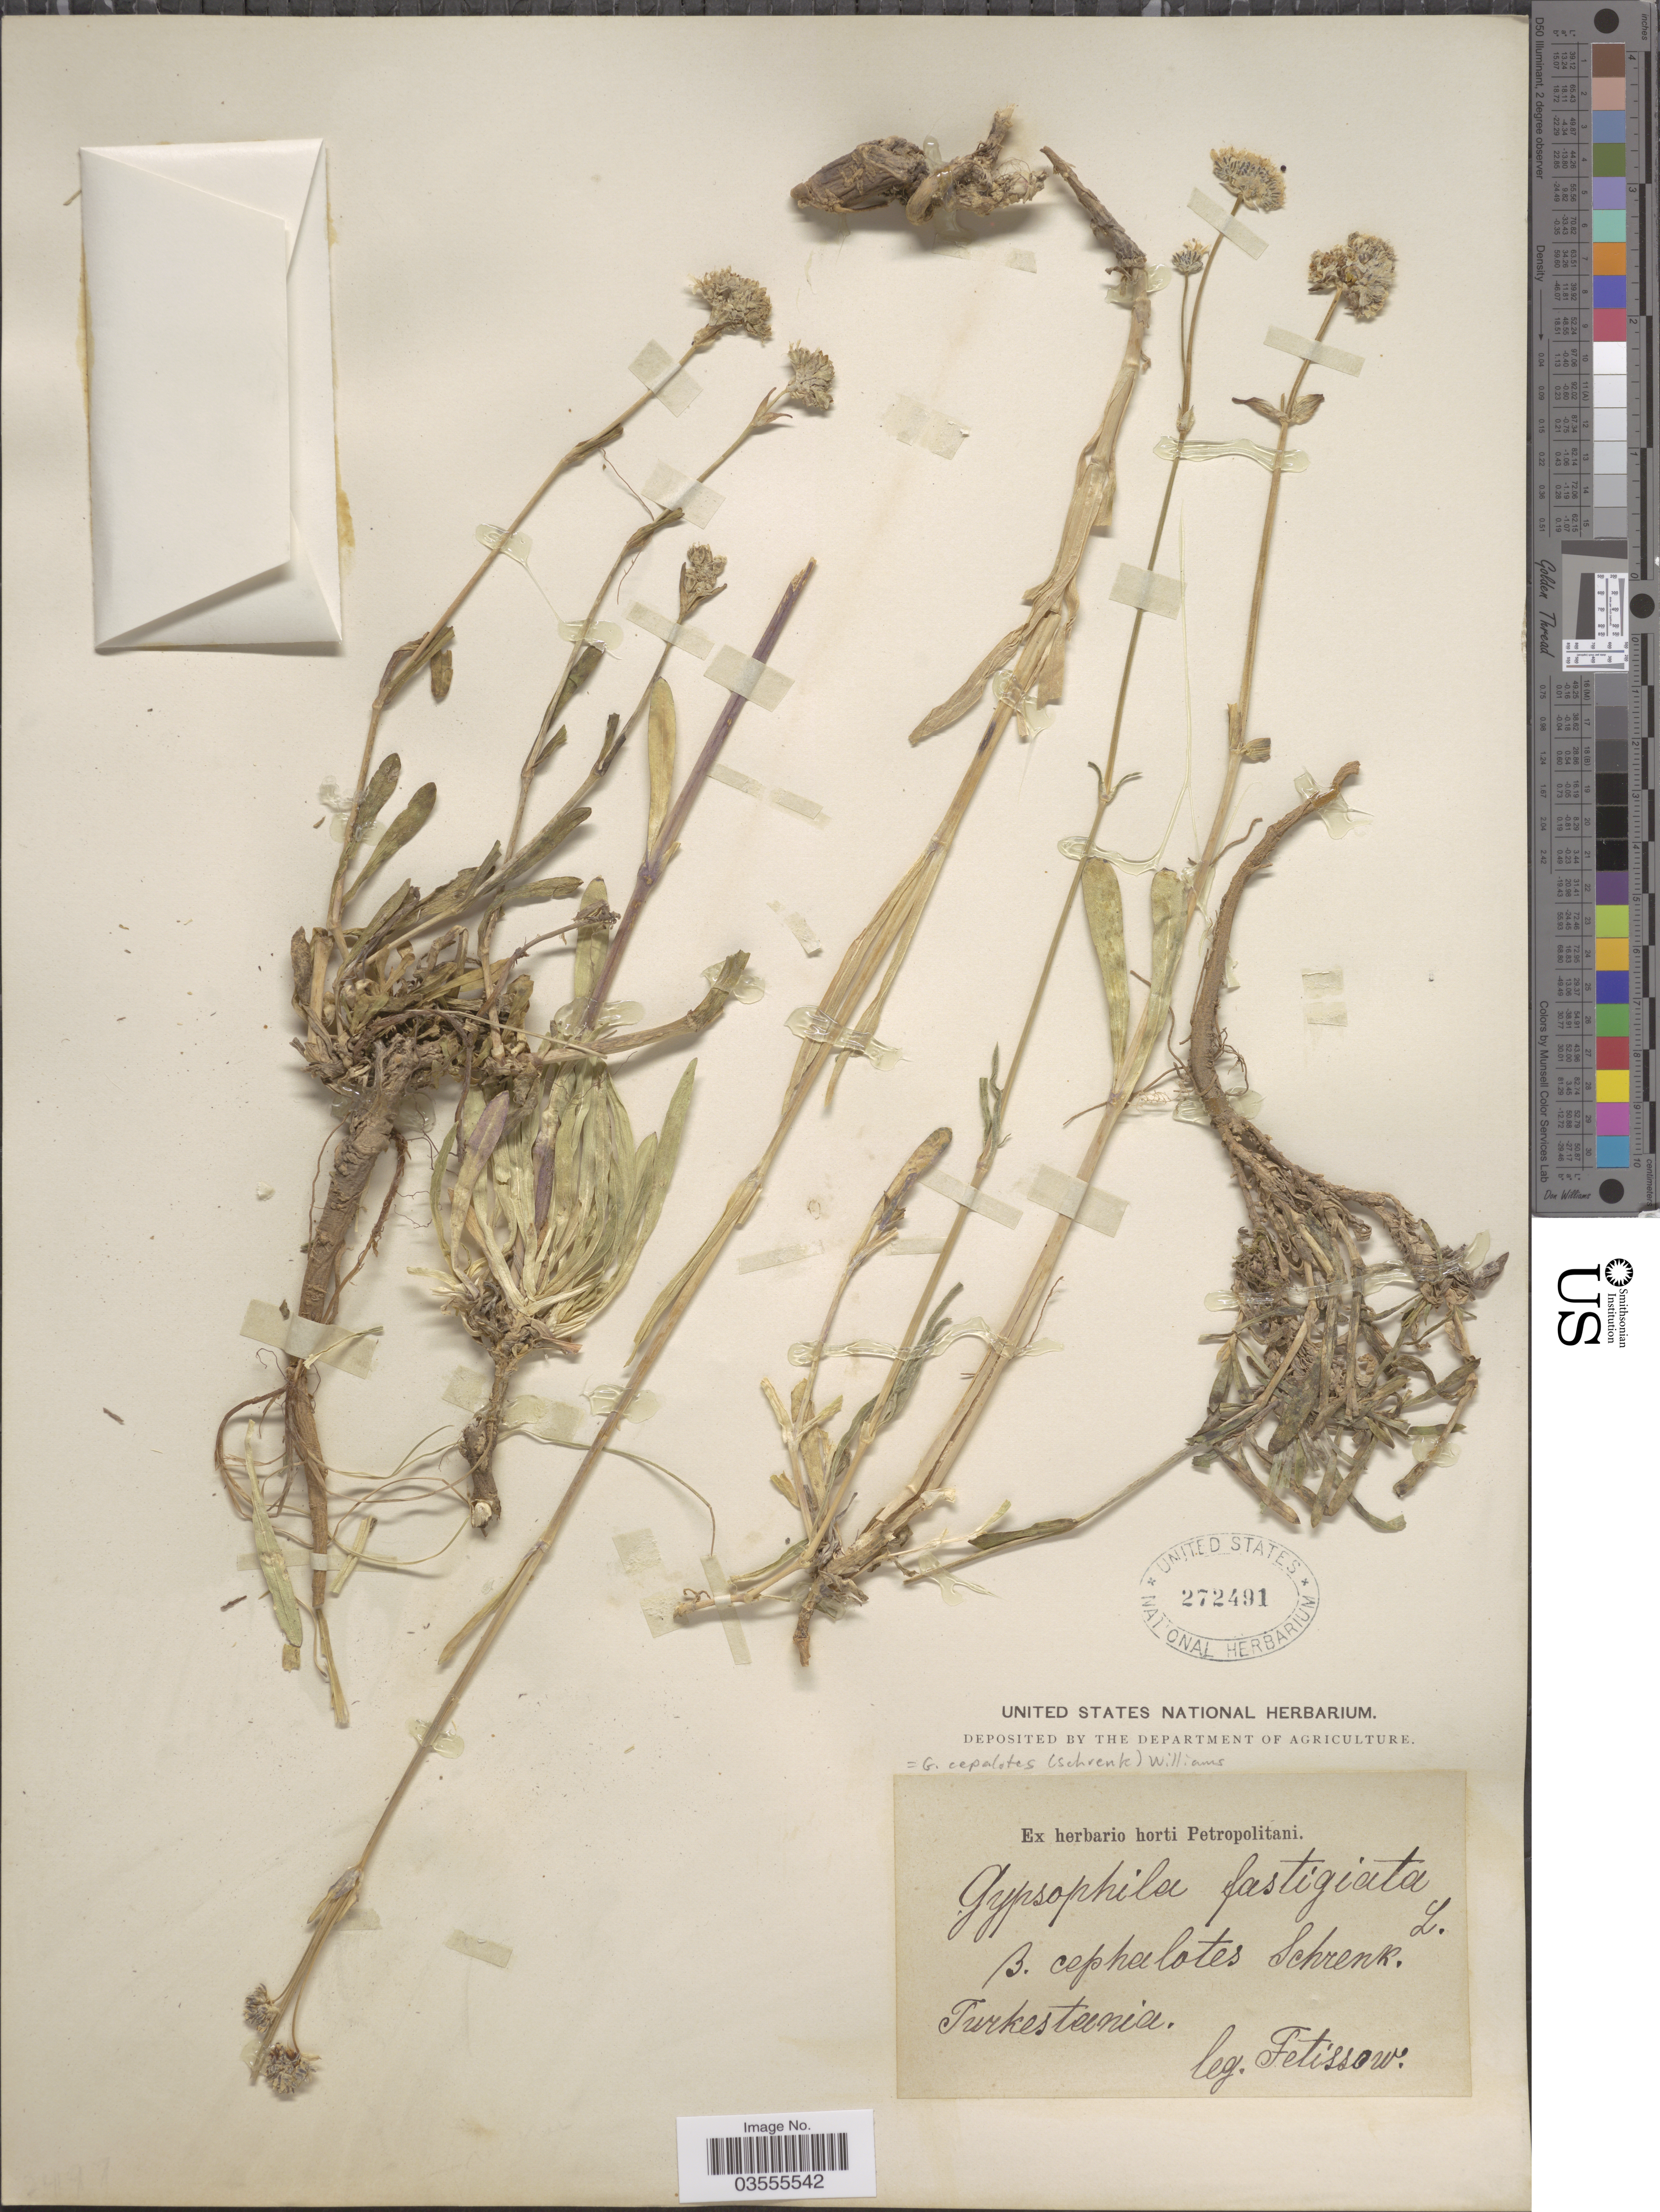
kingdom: Plantae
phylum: Tracheophyta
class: Magnoliopsida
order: Caryophyllales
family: Caryophyllaceae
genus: Gypsophila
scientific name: Gypsophila cephalotes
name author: (Schrenk) F.N. Williams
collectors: -. Fetissow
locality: Turkestania.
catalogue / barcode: US 272491